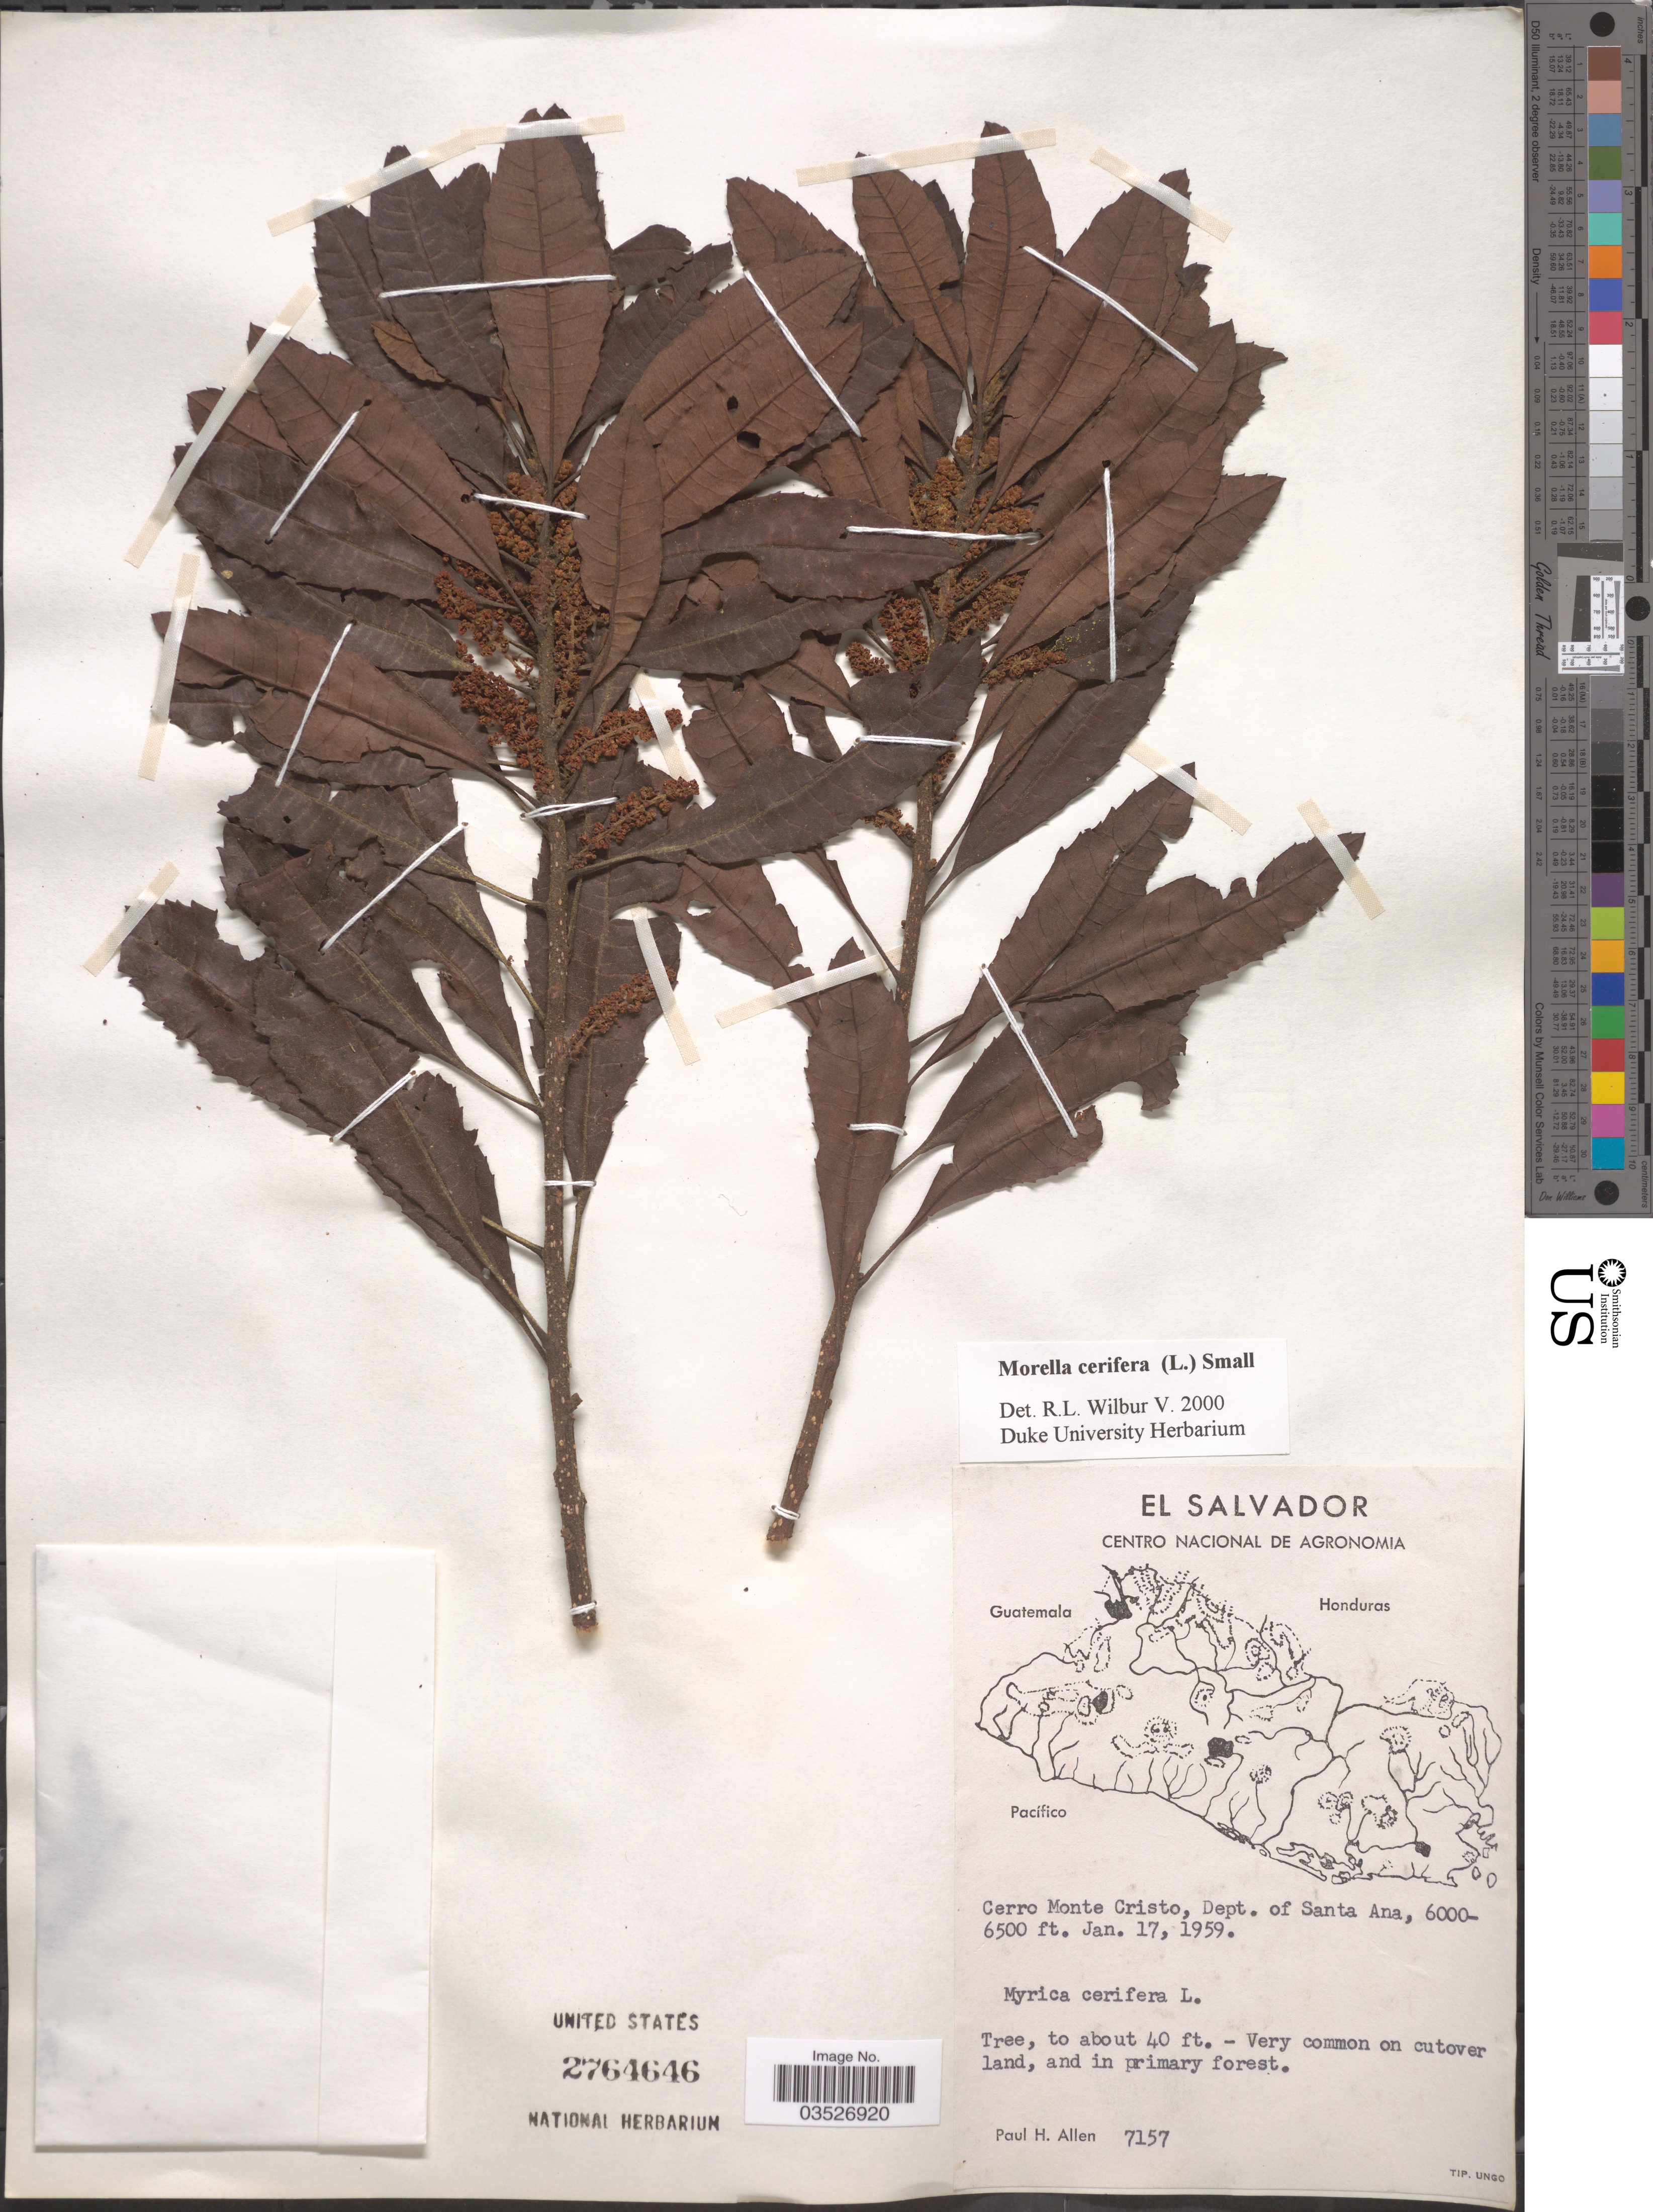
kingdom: Plantae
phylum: Tracheophyta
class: Magnoliopsida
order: Fagales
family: Myricaceae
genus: Morella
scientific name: Morella cerifera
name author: (L.) Small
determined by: Wilbur, R. L.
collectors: P. H. Allen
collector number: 7157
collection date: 1959-01-17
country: El Salvador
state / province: Santa Ana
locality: Cerro Monte Cristo, Dept. of Santa Ana.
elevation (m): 1829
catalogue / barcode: US 2764646